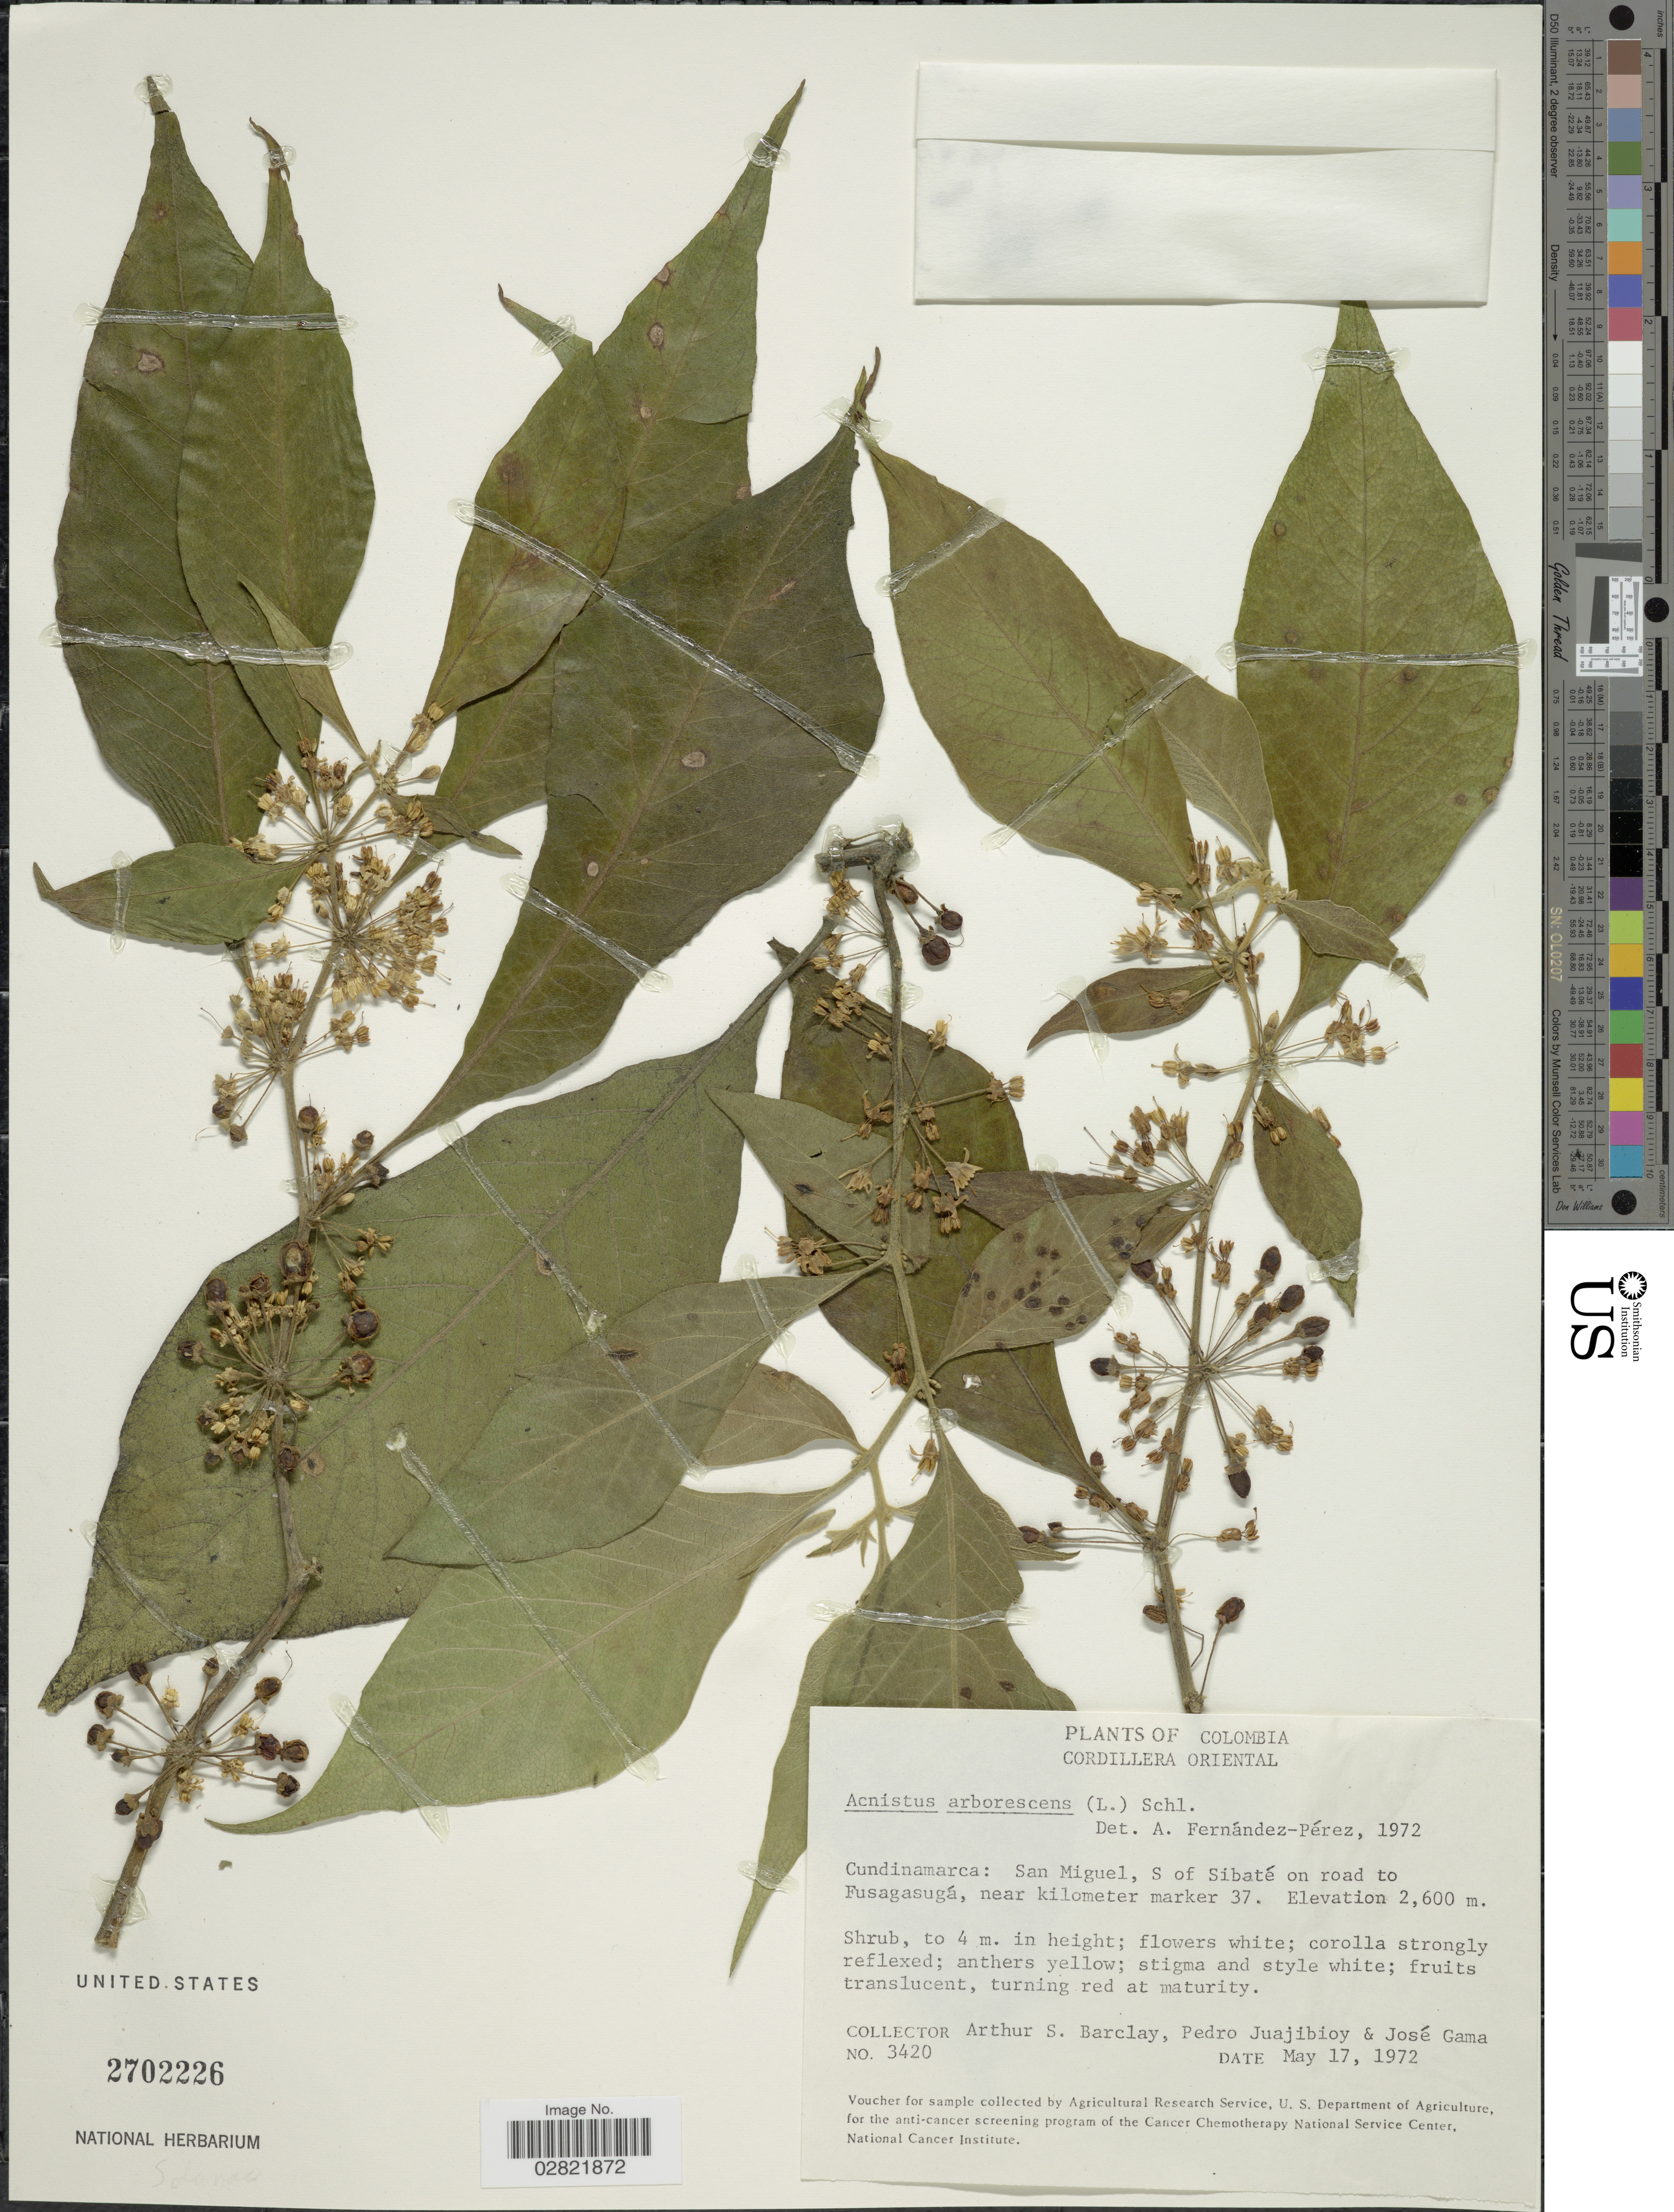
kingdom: Plantae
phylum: Tracheophyta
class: Magnoliopsida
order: Solanales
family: Solanaceae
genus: Acnistus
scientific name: Acnistus arborescens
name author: (L.) Schltdl.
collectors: A. S. Barclay, P. Juajibioy & J. Gama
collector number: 3420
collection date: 1972-05-17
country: Colombia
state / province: Cundinamarca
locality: Cordillera Oriental, San Miguel, S of Sibaté on road to Fusagasugá, near kilometer marker 37.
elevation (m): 2600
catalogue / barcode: US 2702226